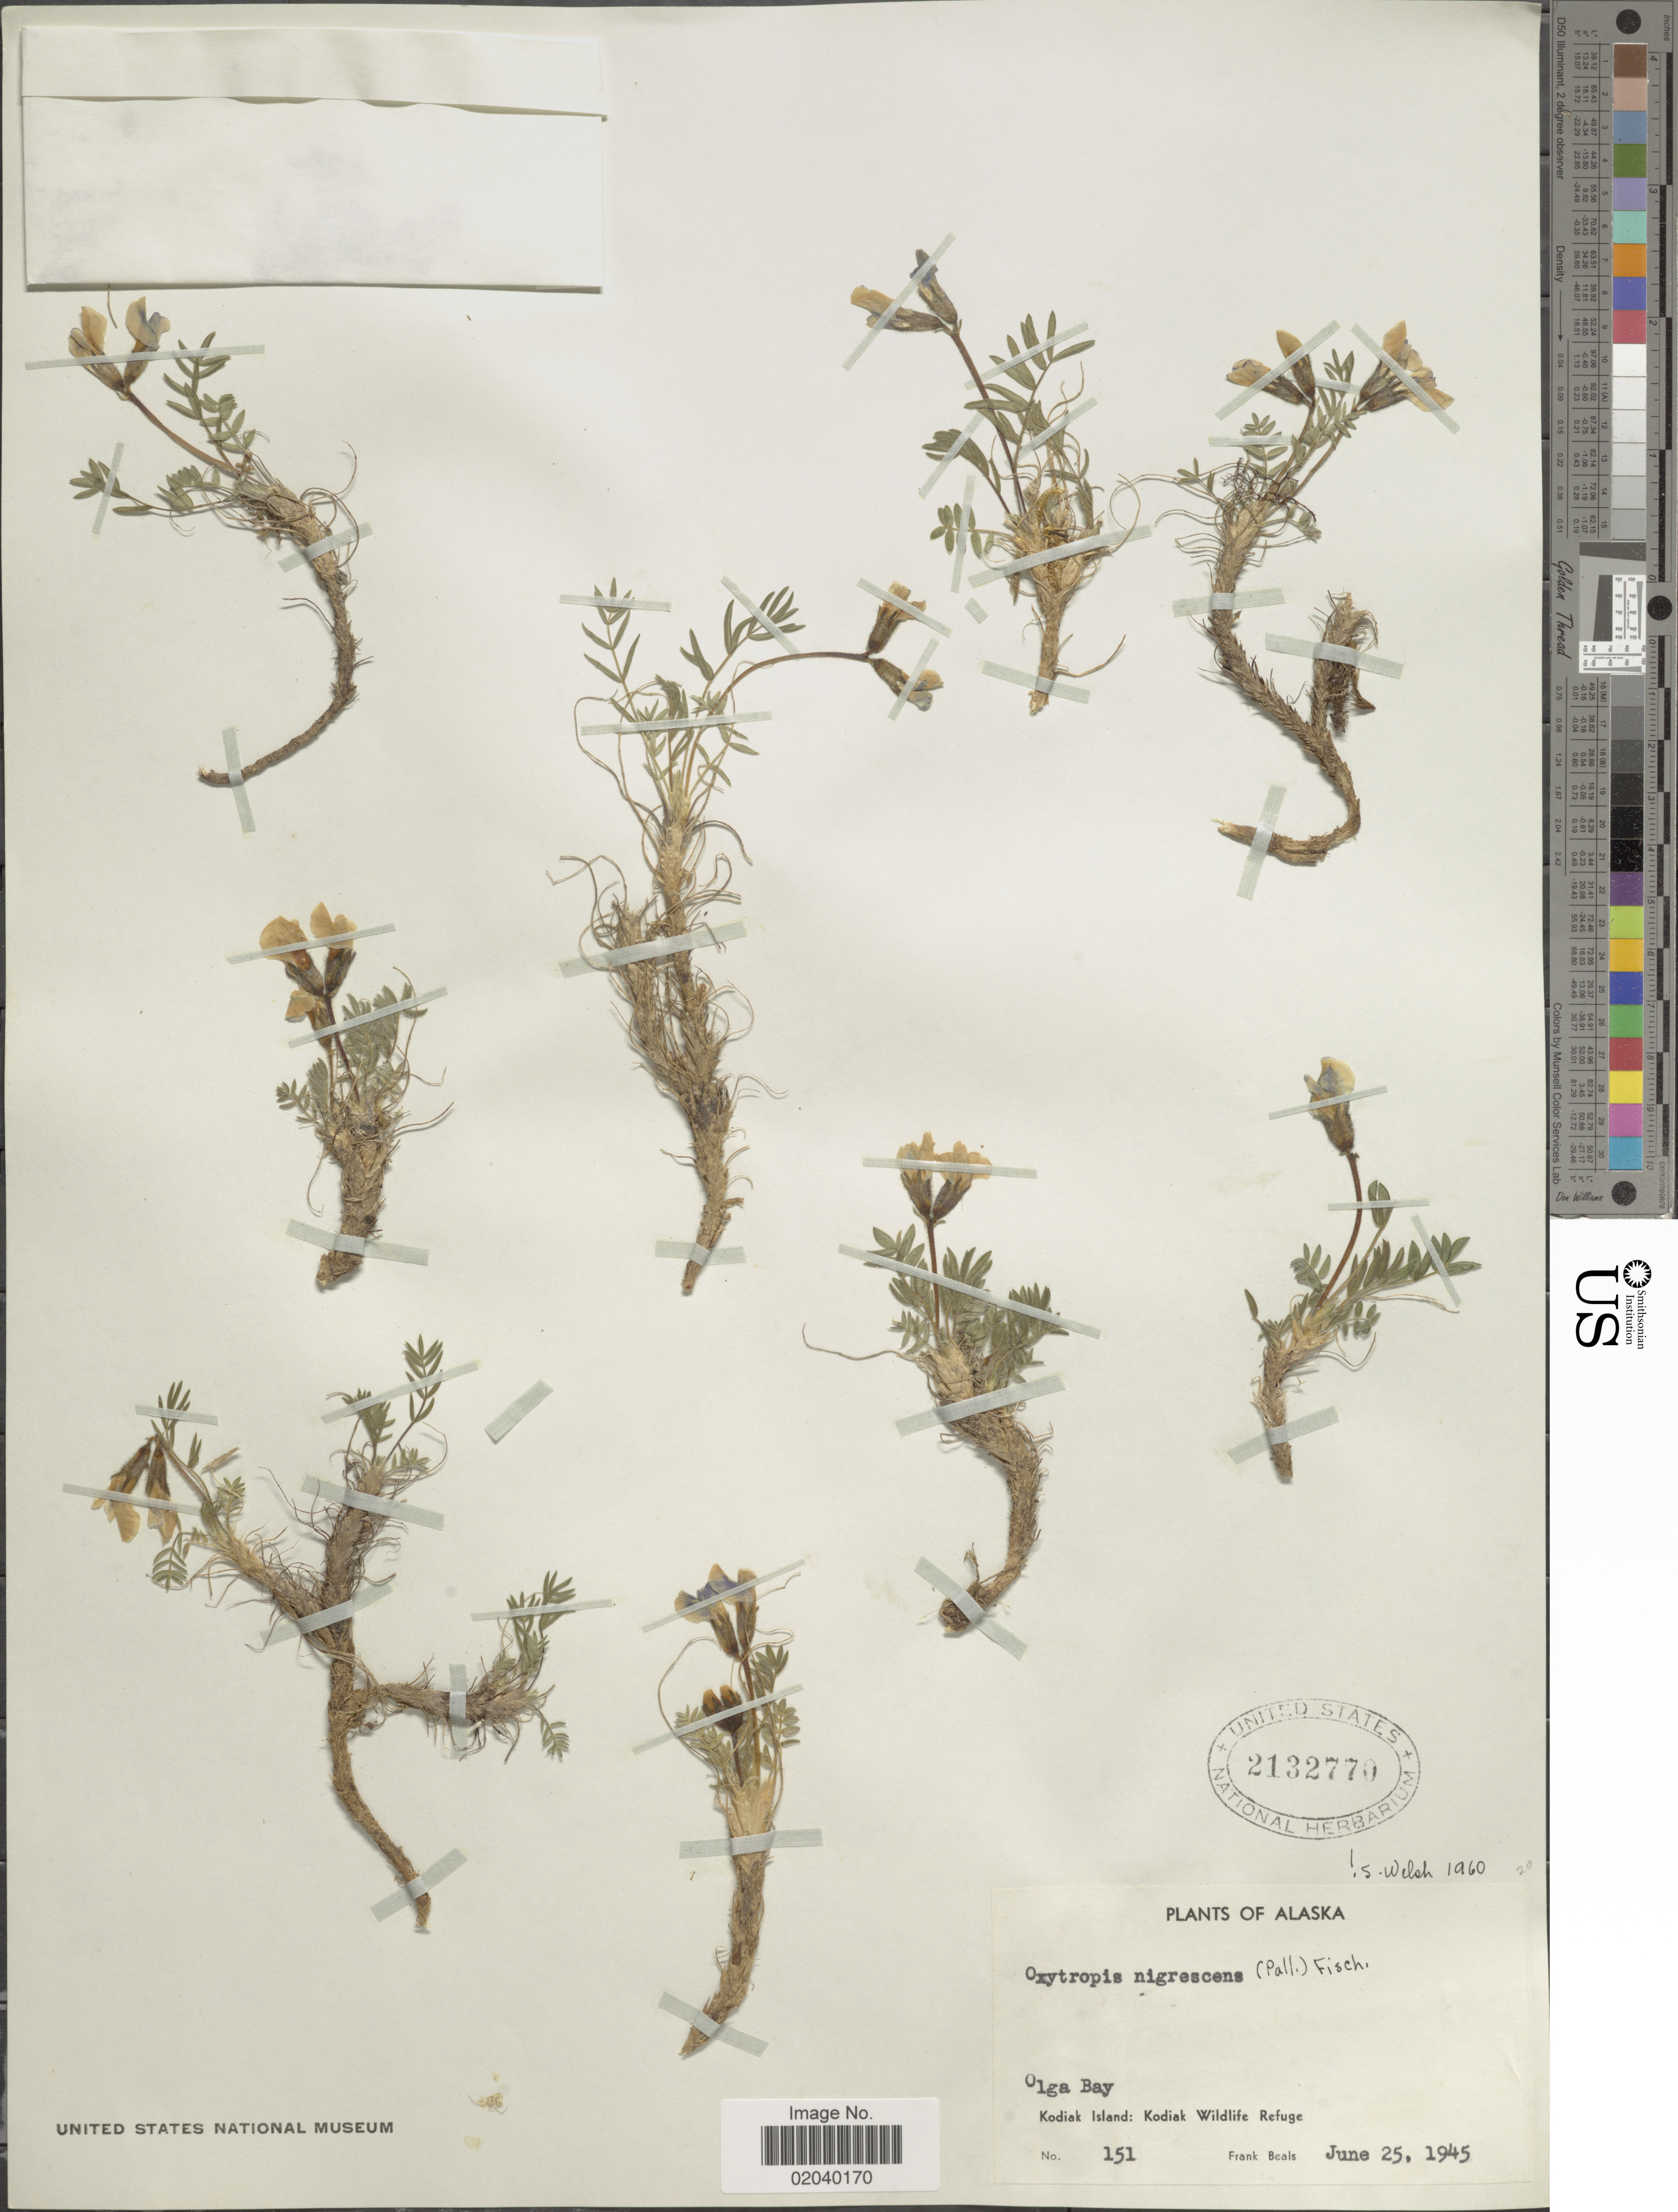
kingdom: Plantae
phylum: Tracheophyta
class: Magnoliopsida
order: Fabales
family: Fabaceae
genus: Oxytropis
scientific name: Oxytropis nigrescens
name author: (Pall.) Fisch. ex DC.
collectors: F. Beals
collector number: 151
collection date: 1945-06-25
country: United States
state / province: Alaska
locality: Olga Bay, Kodiak Island: Kodiak Wildlife Refuge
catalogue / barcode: US 2132770